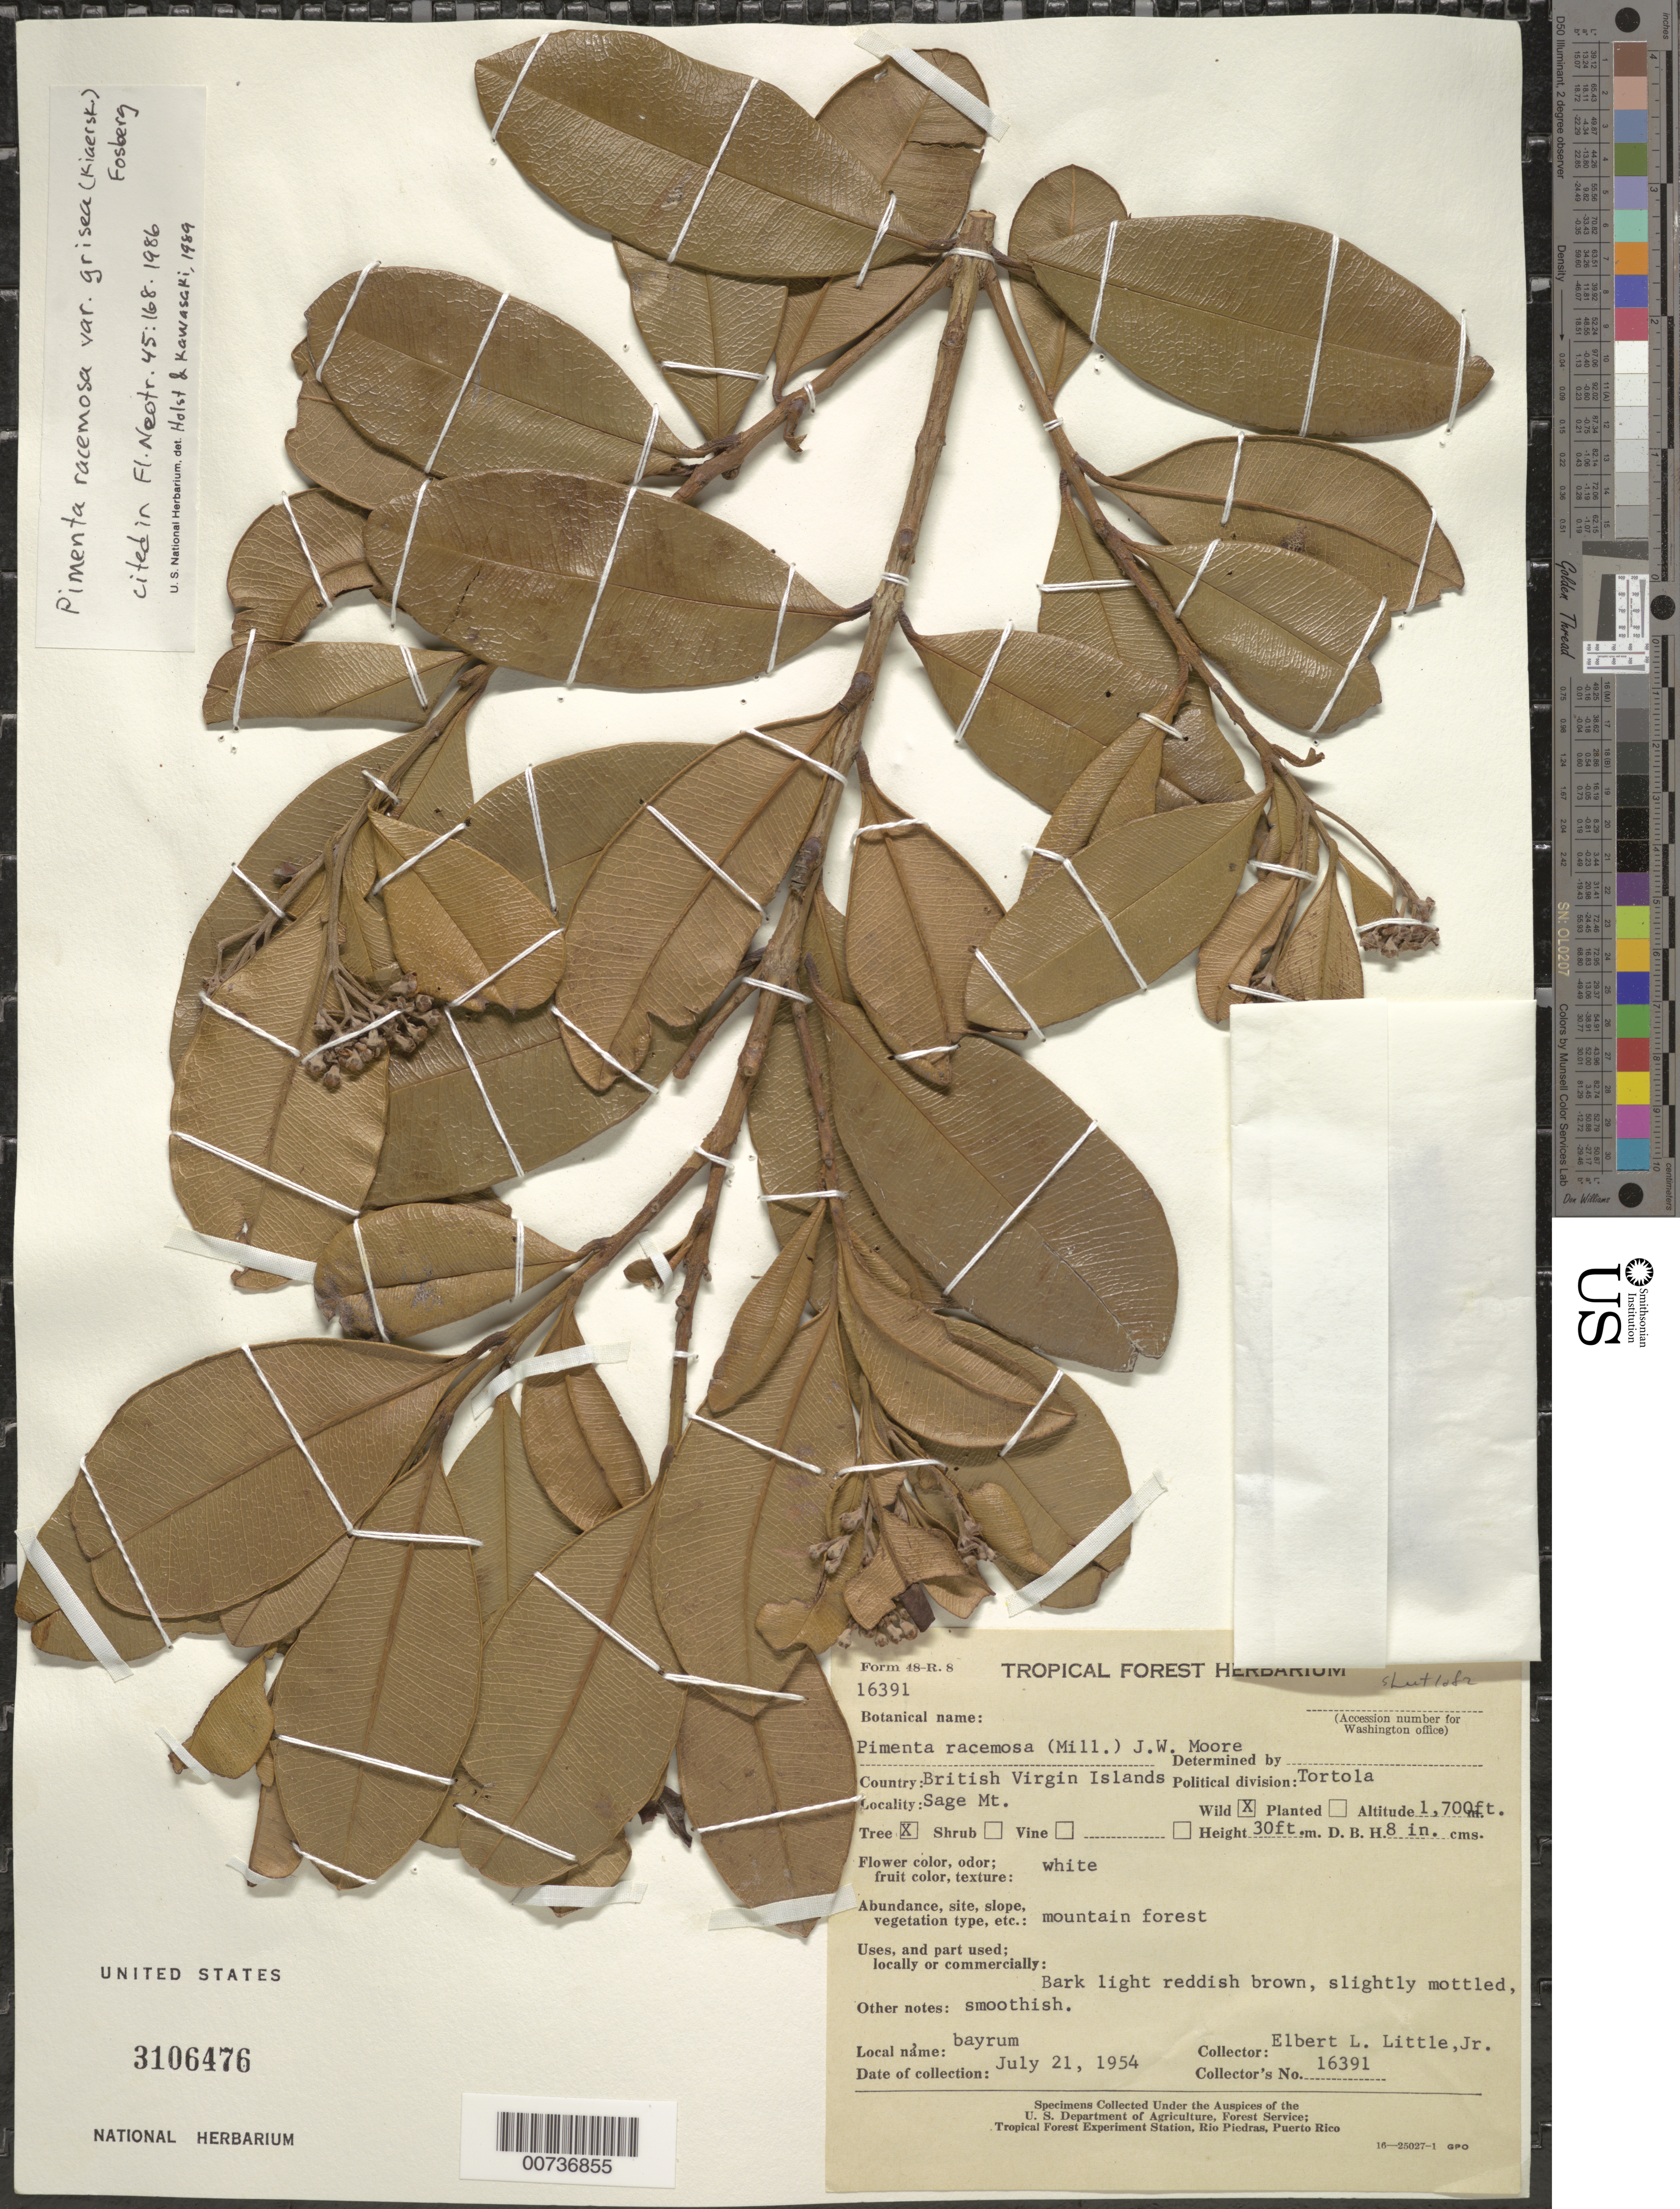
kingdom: Plantae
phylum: Tracheophyta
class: Magnoliopsida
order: Myrtales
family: Myrtaceae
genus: Pimenta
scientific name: Pimenta racemosa var. grisea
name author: (Kiaersk.) Fosberg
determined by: Holst, Bruce K.; Kawasaki, L.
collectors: E. L. Little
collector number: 16391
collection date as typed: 21 Jul 1954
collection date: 1954-07-21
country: British Virgin Islands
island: Tortola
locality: Sage Mountain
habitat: Mountain forest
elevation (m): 518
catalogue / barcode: US 3106476